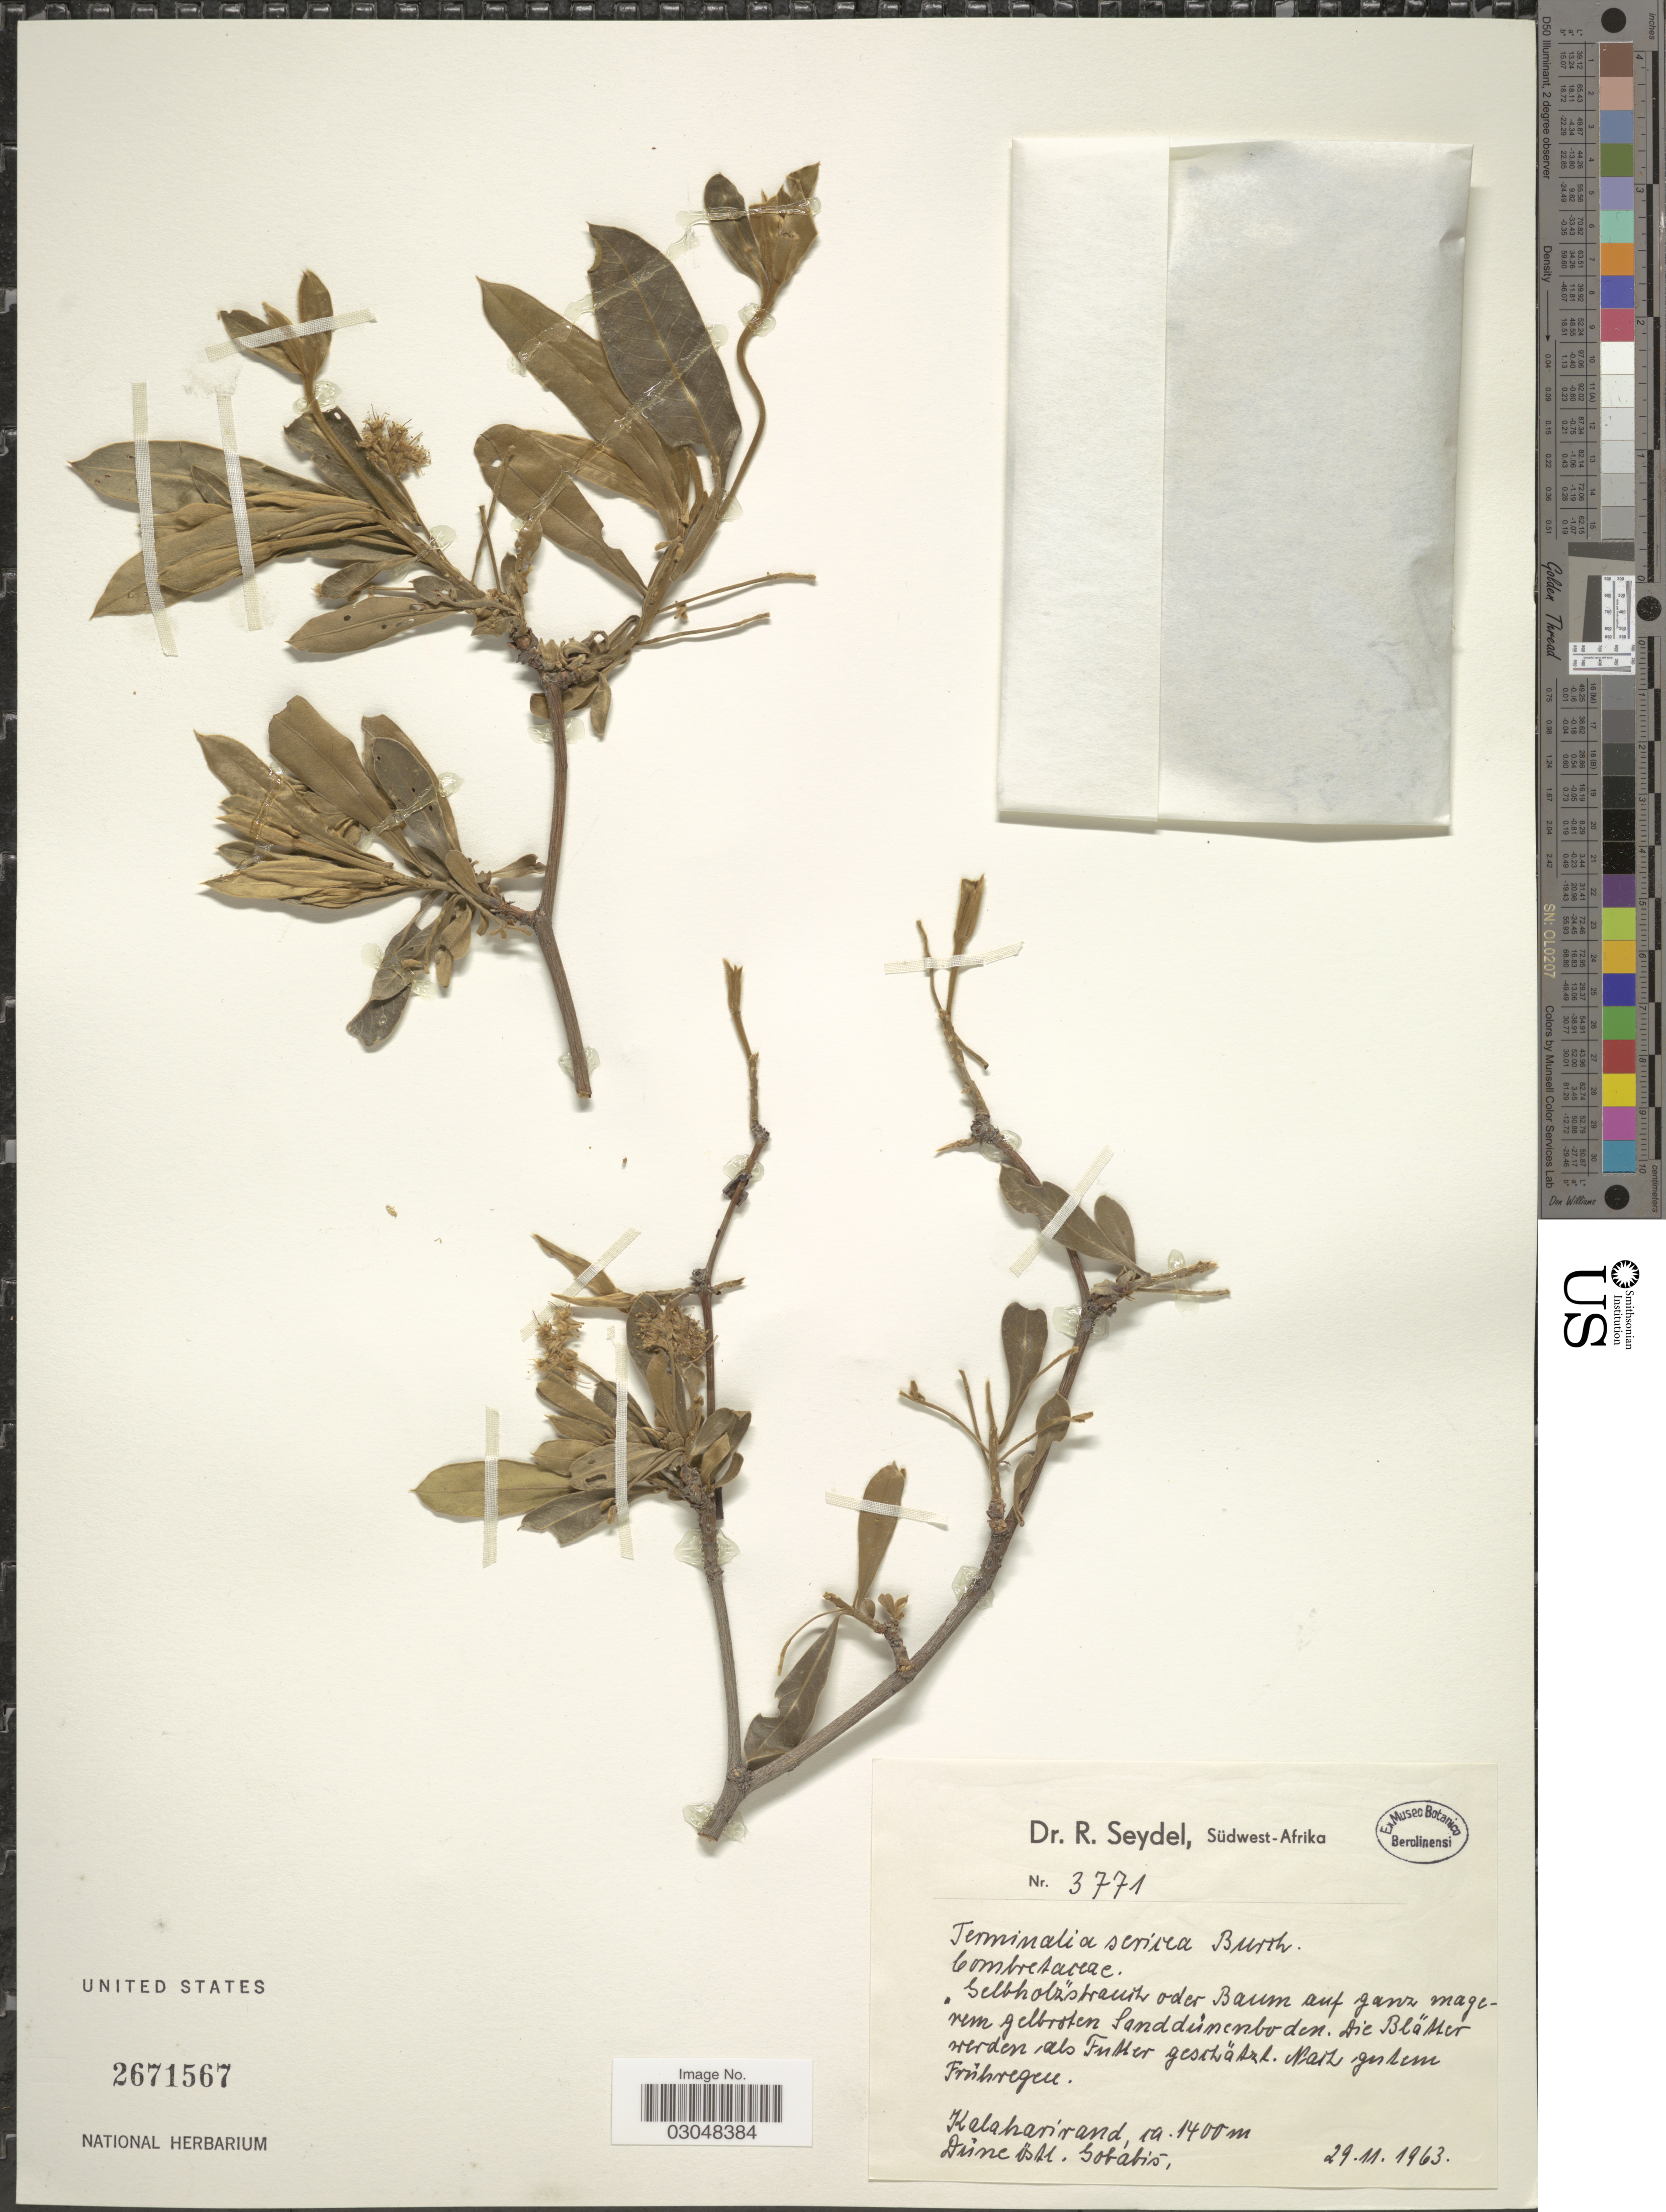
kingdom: Plantae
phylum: Tracheophyta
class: Magnoliopsida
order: Myrtales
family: Combretaceae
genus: Terminalia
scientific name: Terminalia sericea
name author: D.G. Burch ex DC.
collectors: R. Seydel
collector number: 3771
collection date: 1963-11-29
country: Namibia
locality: Südwest-Afrika. Kalaharirand.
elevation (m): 1400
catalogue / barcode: US 2671567